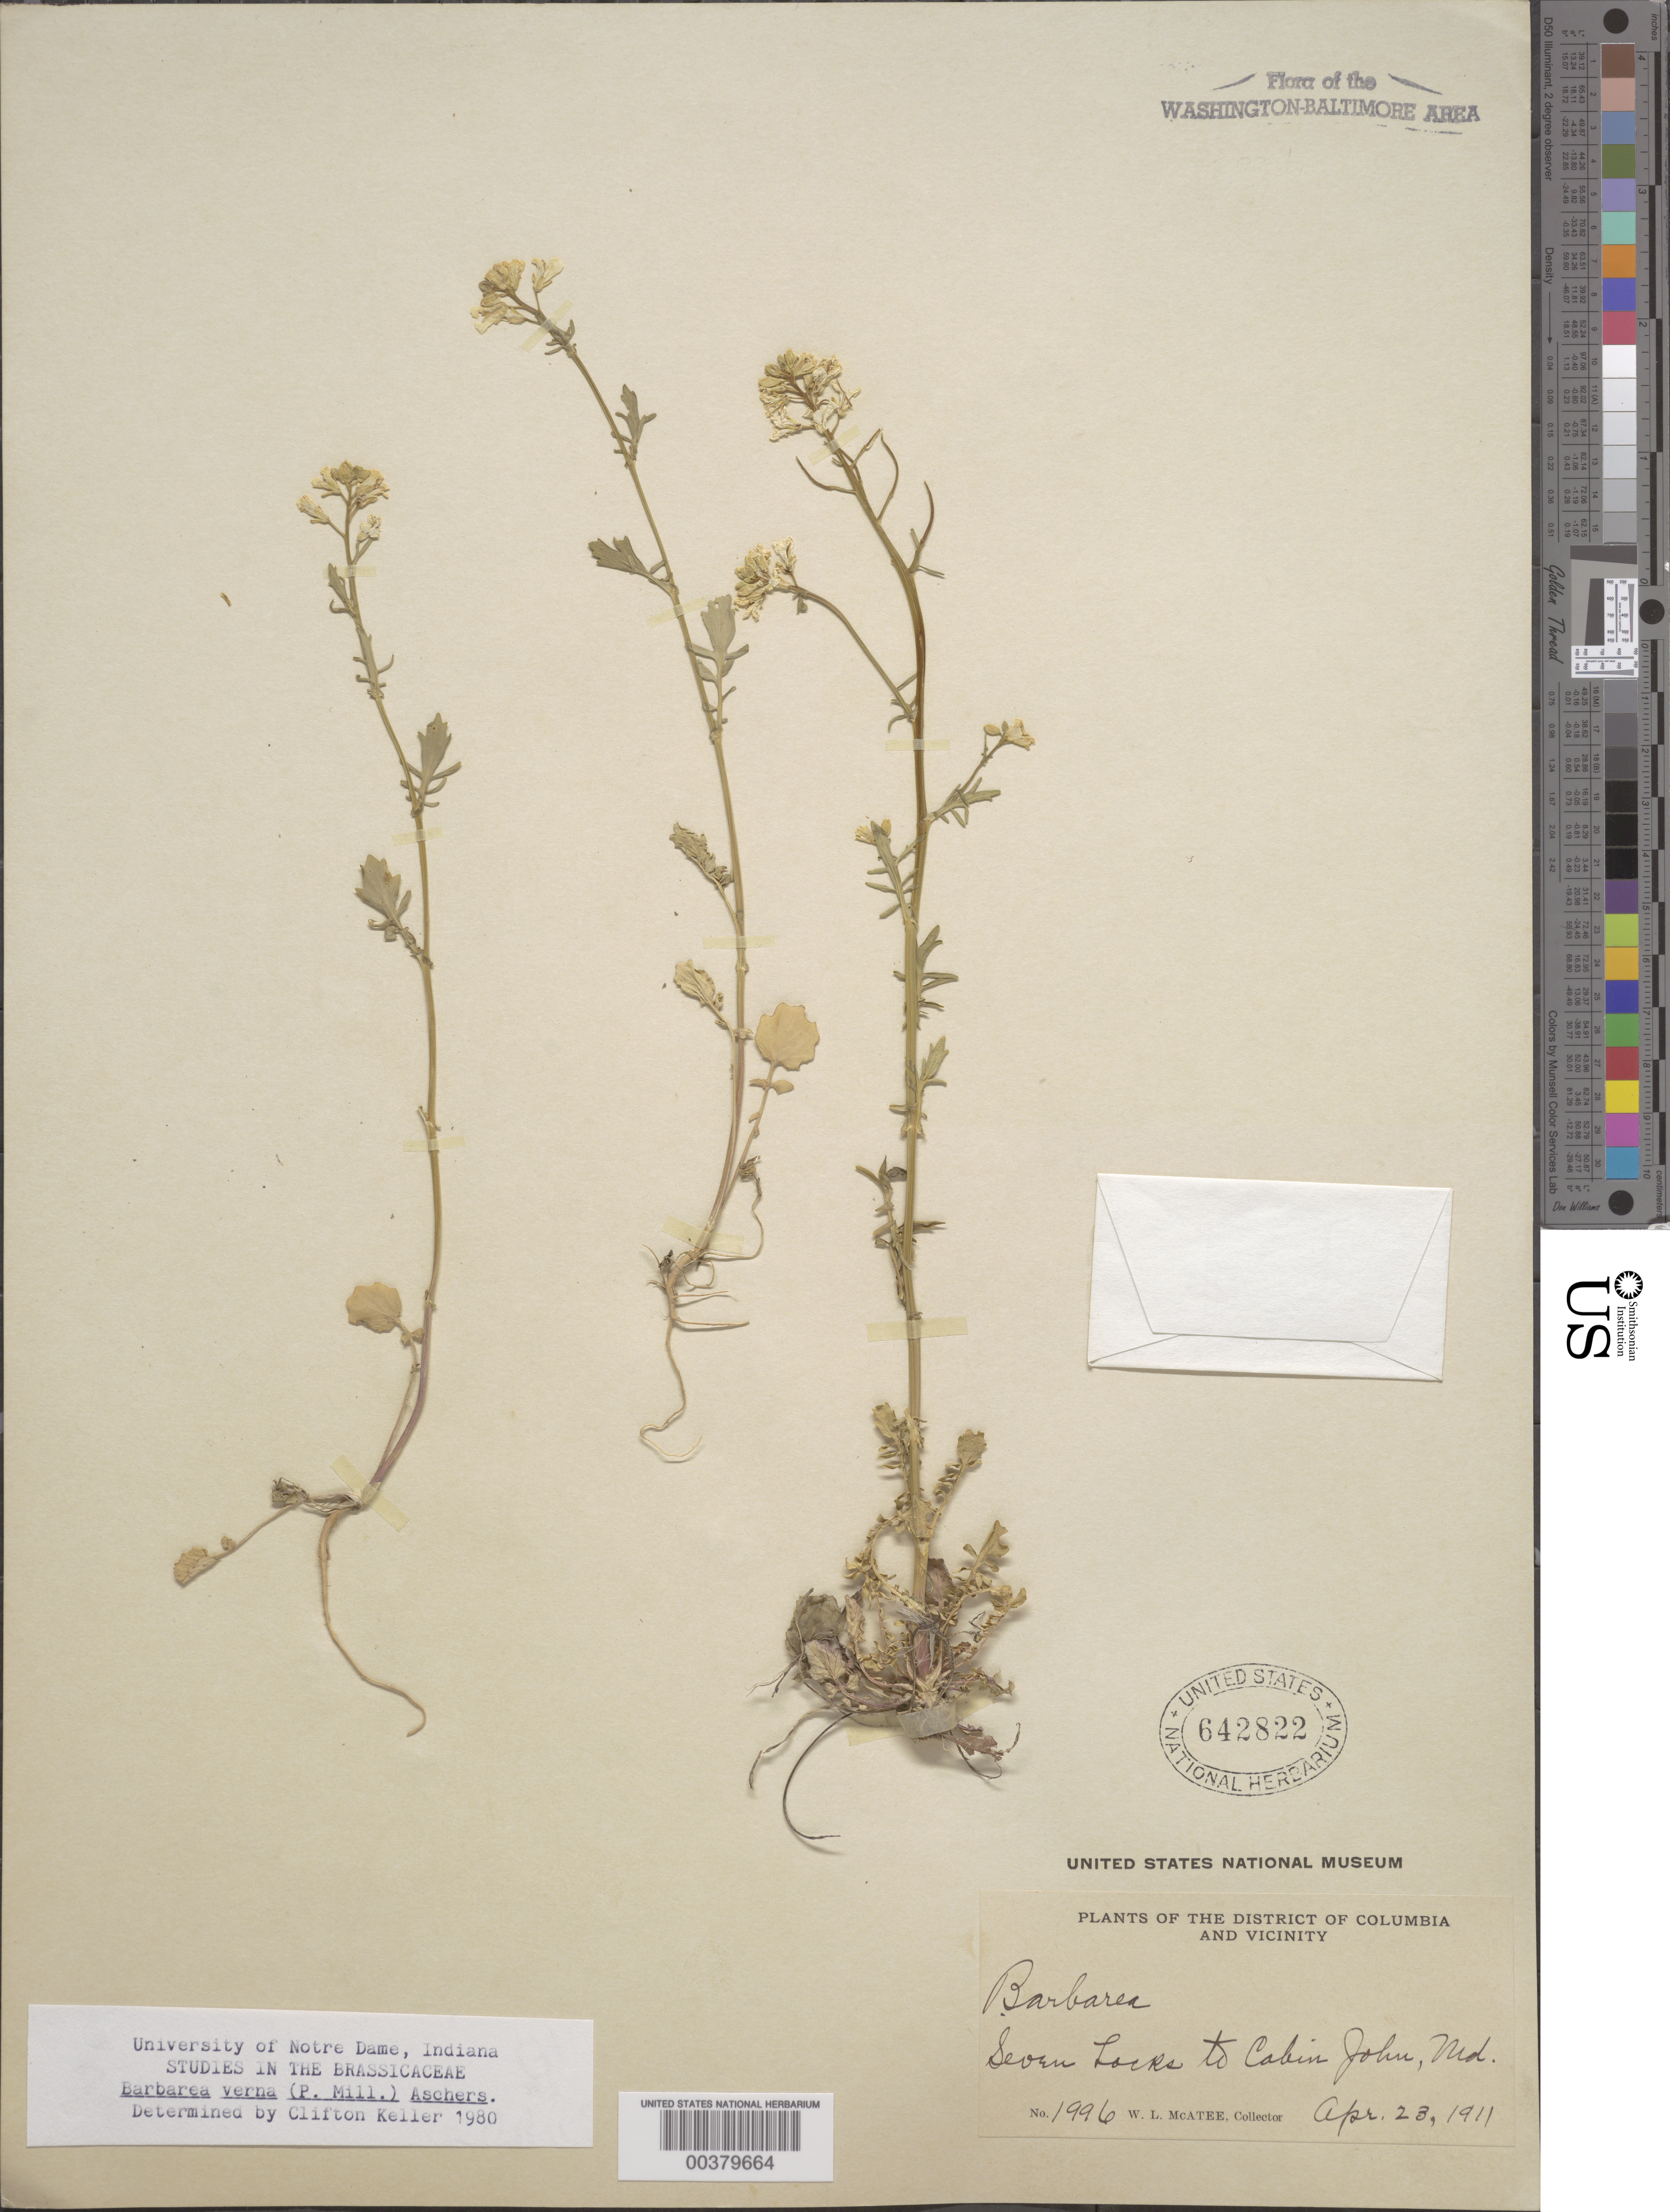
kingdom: Plantae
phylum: Tracheophyta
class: Magnoliopsida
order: Brassicales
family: Brassicaceae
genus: Barbarea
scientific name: Barbarea verna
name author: (Mill.) Asch.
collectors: W. McAtee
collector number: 1996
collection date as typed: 23 Apr 1911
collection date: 1911-04-23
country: United States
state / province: Maryland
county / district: Montgomery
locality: Seven Locks to Cabin John C. & O. Canal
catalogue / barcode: US 642822